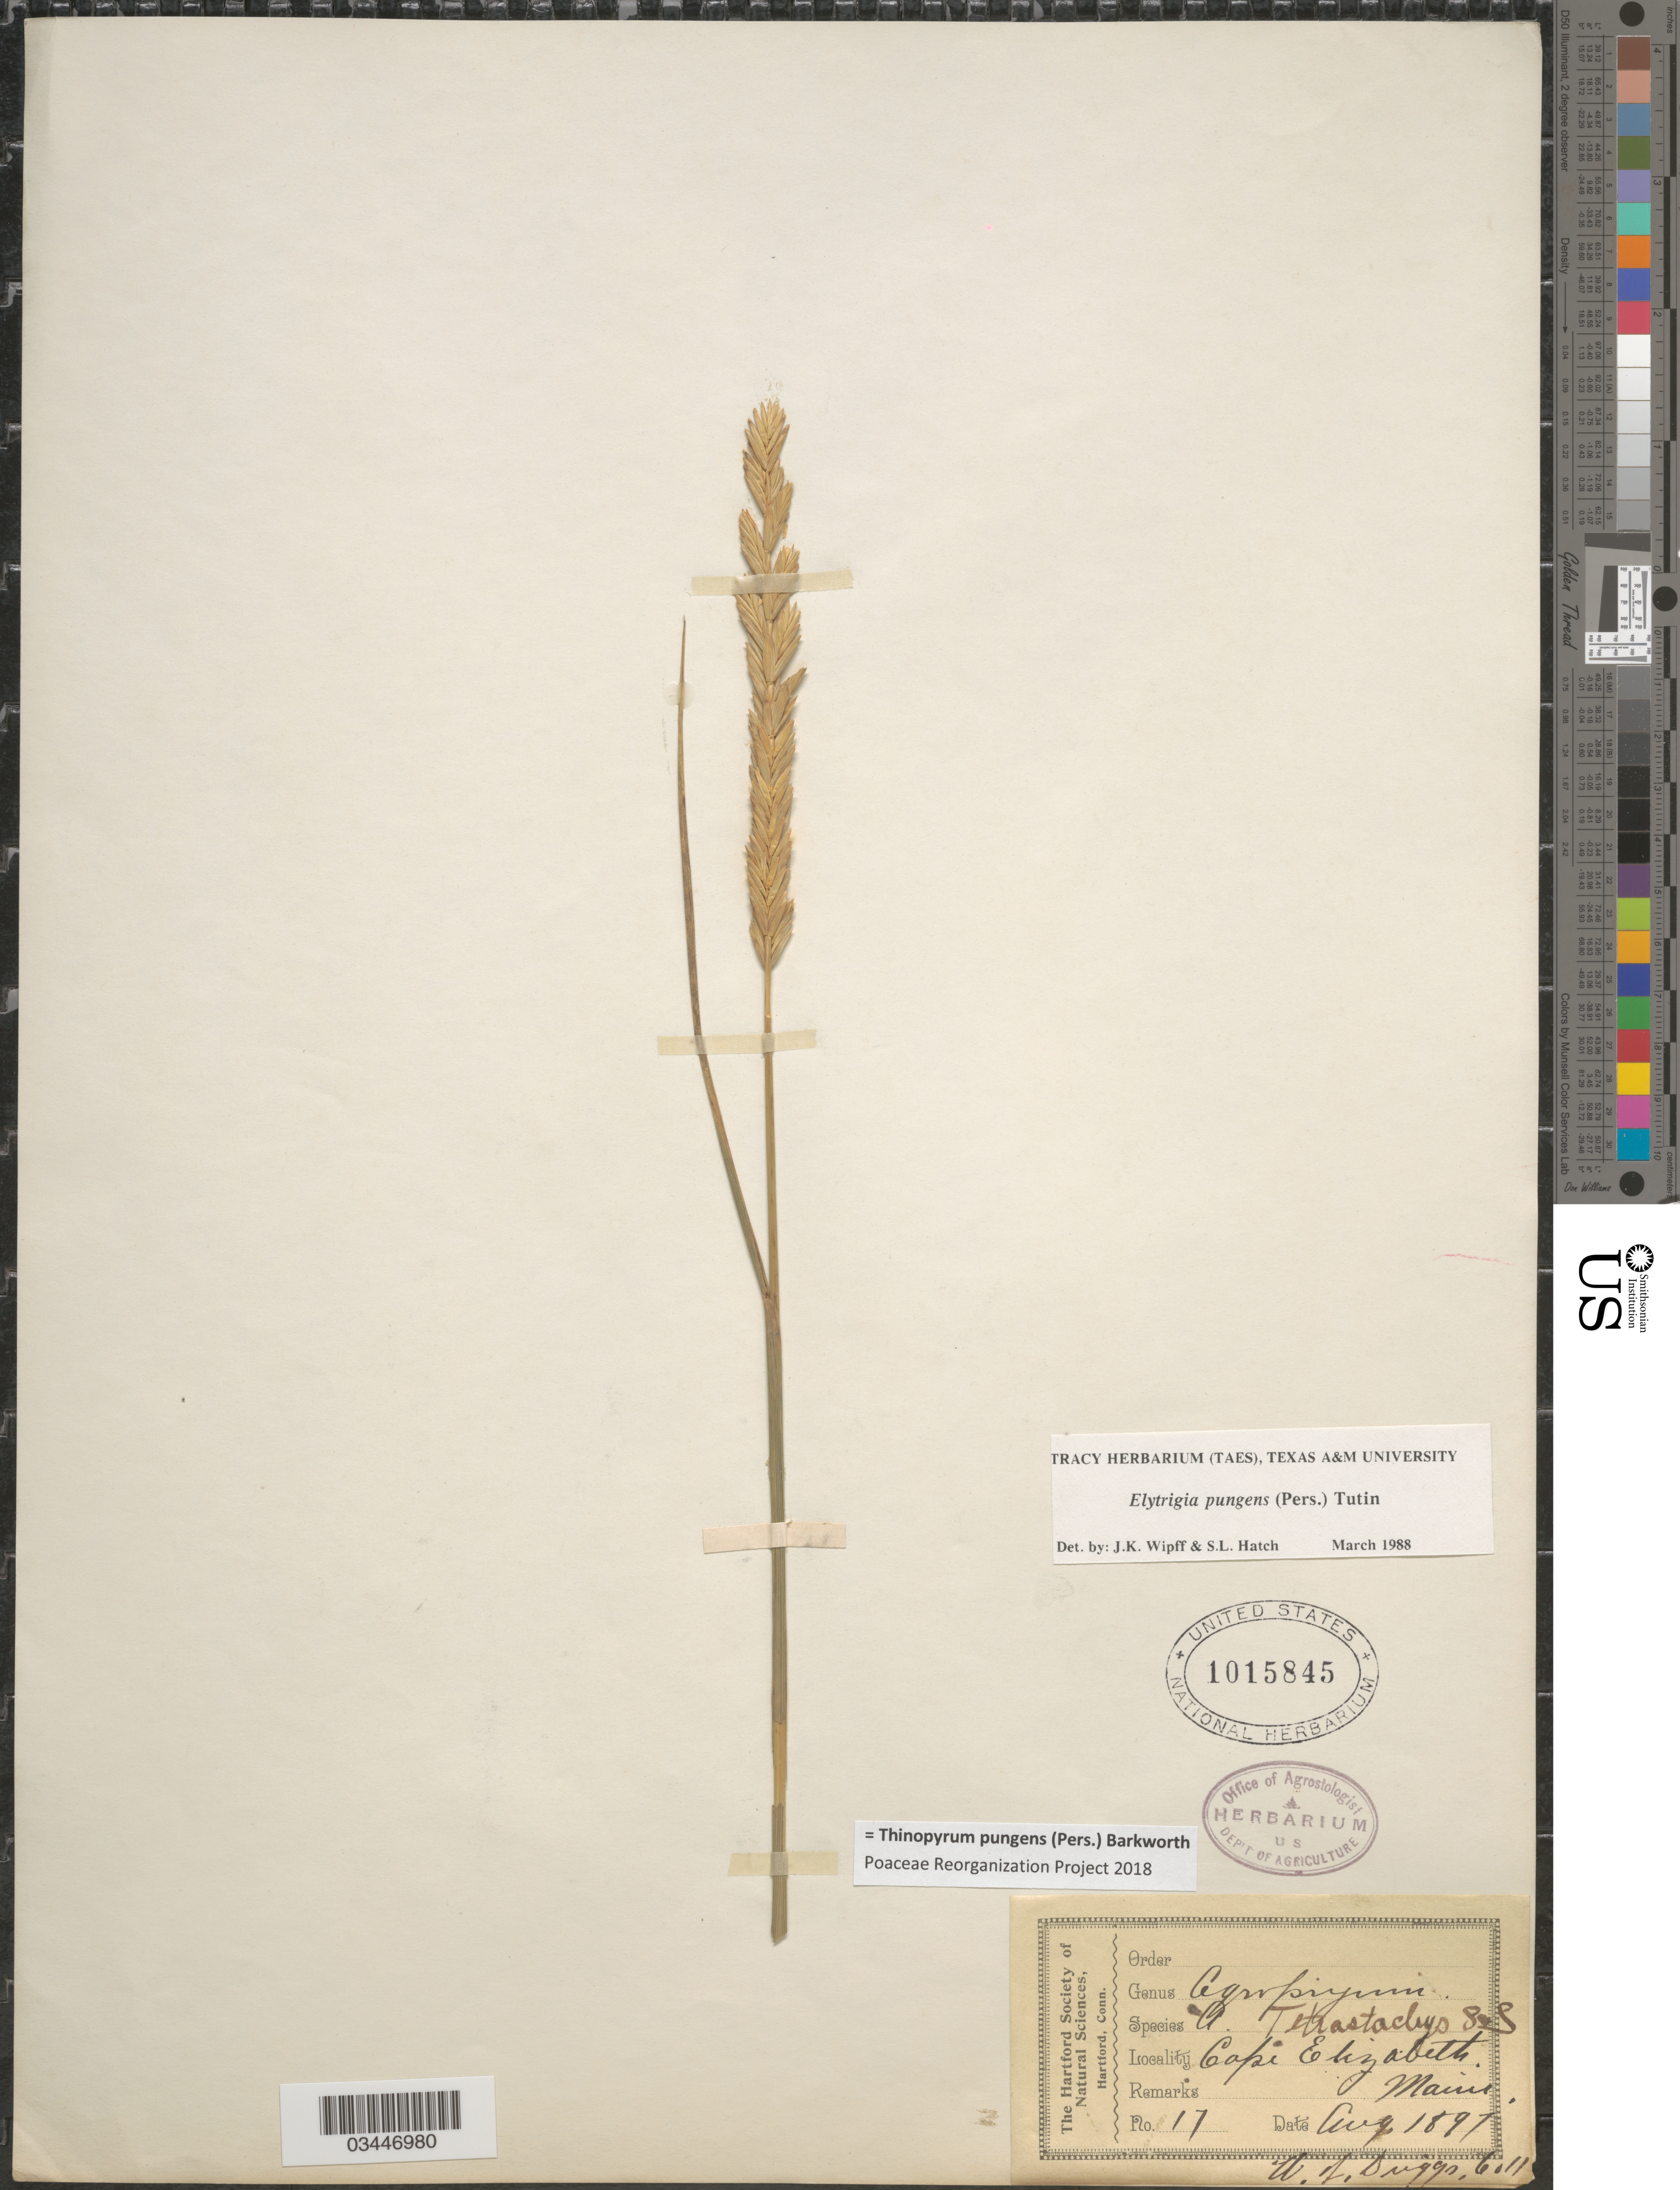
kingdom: Plantae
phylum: Tracheophyta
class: Liliopsida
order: Poales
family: Poaceae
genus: Thinopyrum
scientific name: Thinopyrum pungens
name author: (Pers.) Barkworth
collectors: A. Duggs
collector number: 17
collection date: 1897-08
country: United States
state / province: Maine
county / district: Cumberland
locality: Cape Elizabeth.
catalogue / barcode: US 1015845